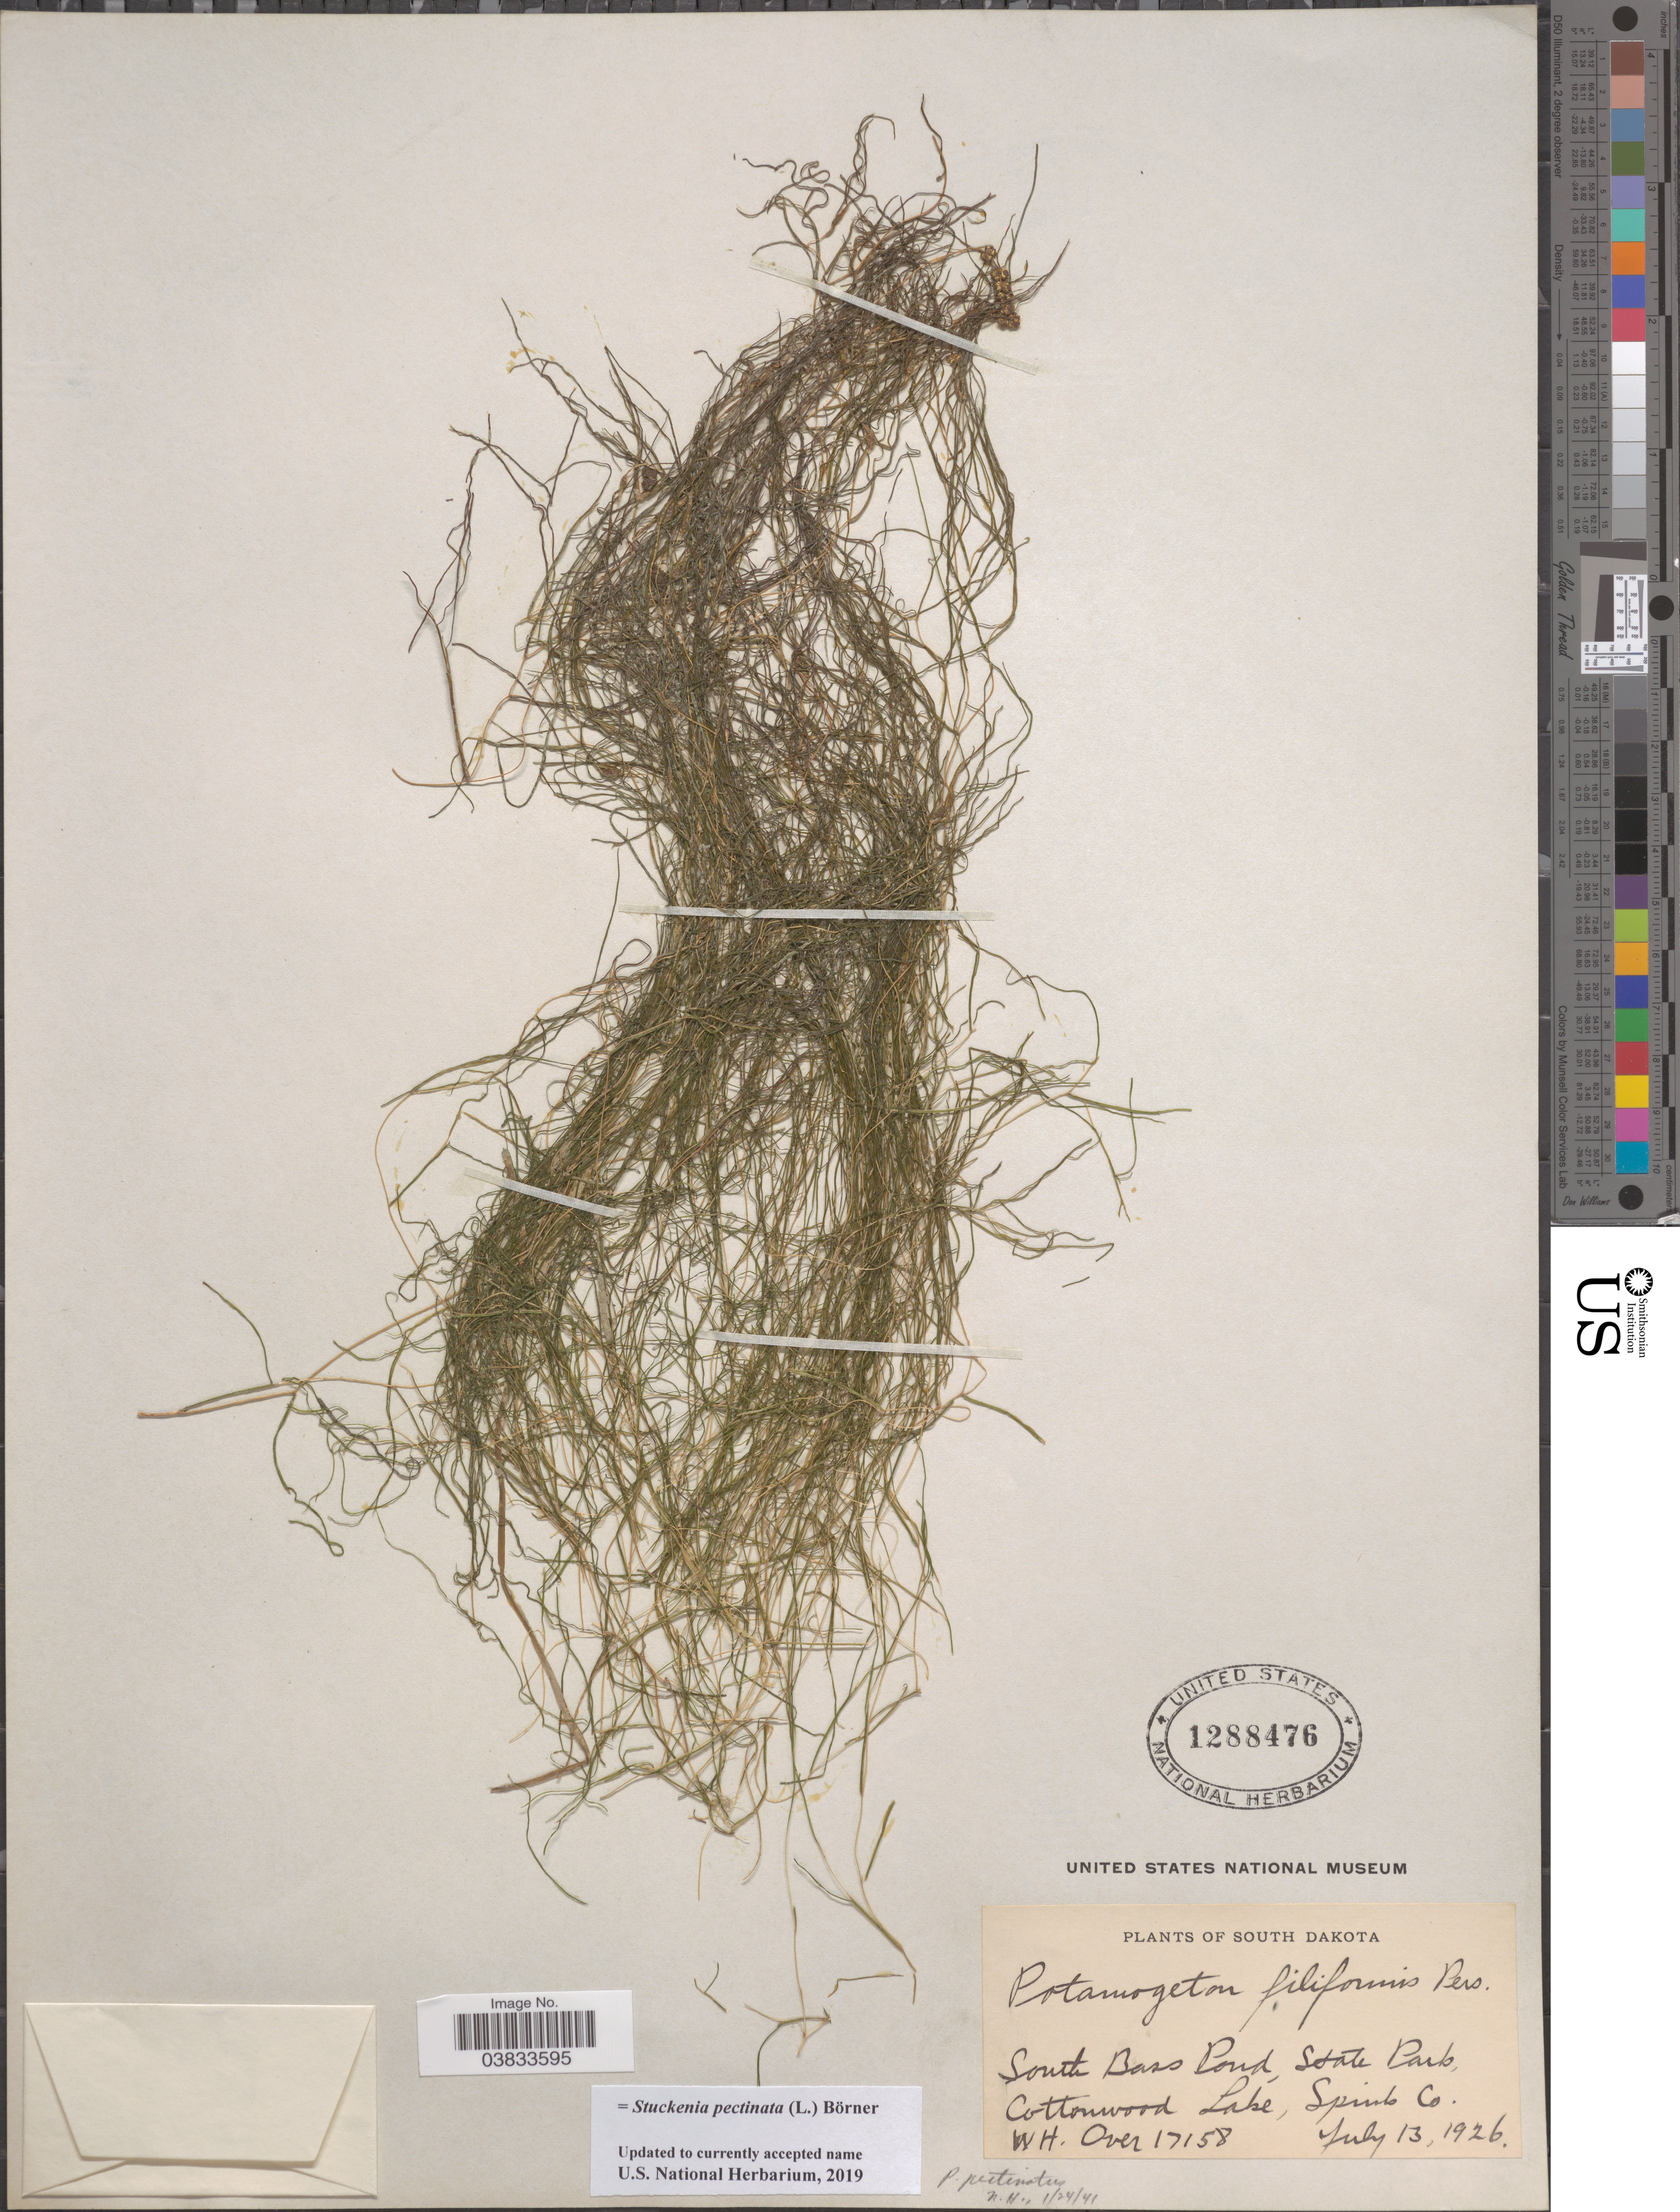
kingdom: Plantae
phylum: Tracheophyta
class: Liliopsida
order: Alismatales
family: Potamogetonaceae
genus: Stuckenia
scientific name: Stuckenia pectinata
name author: (L.) Börner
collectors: W. Over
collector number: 17158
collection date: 1926-07-13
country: United States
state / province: South Dakota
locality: South Bass Pond, State Park, Cottonwood Lake, Spink Co.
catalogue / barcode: US 1288476